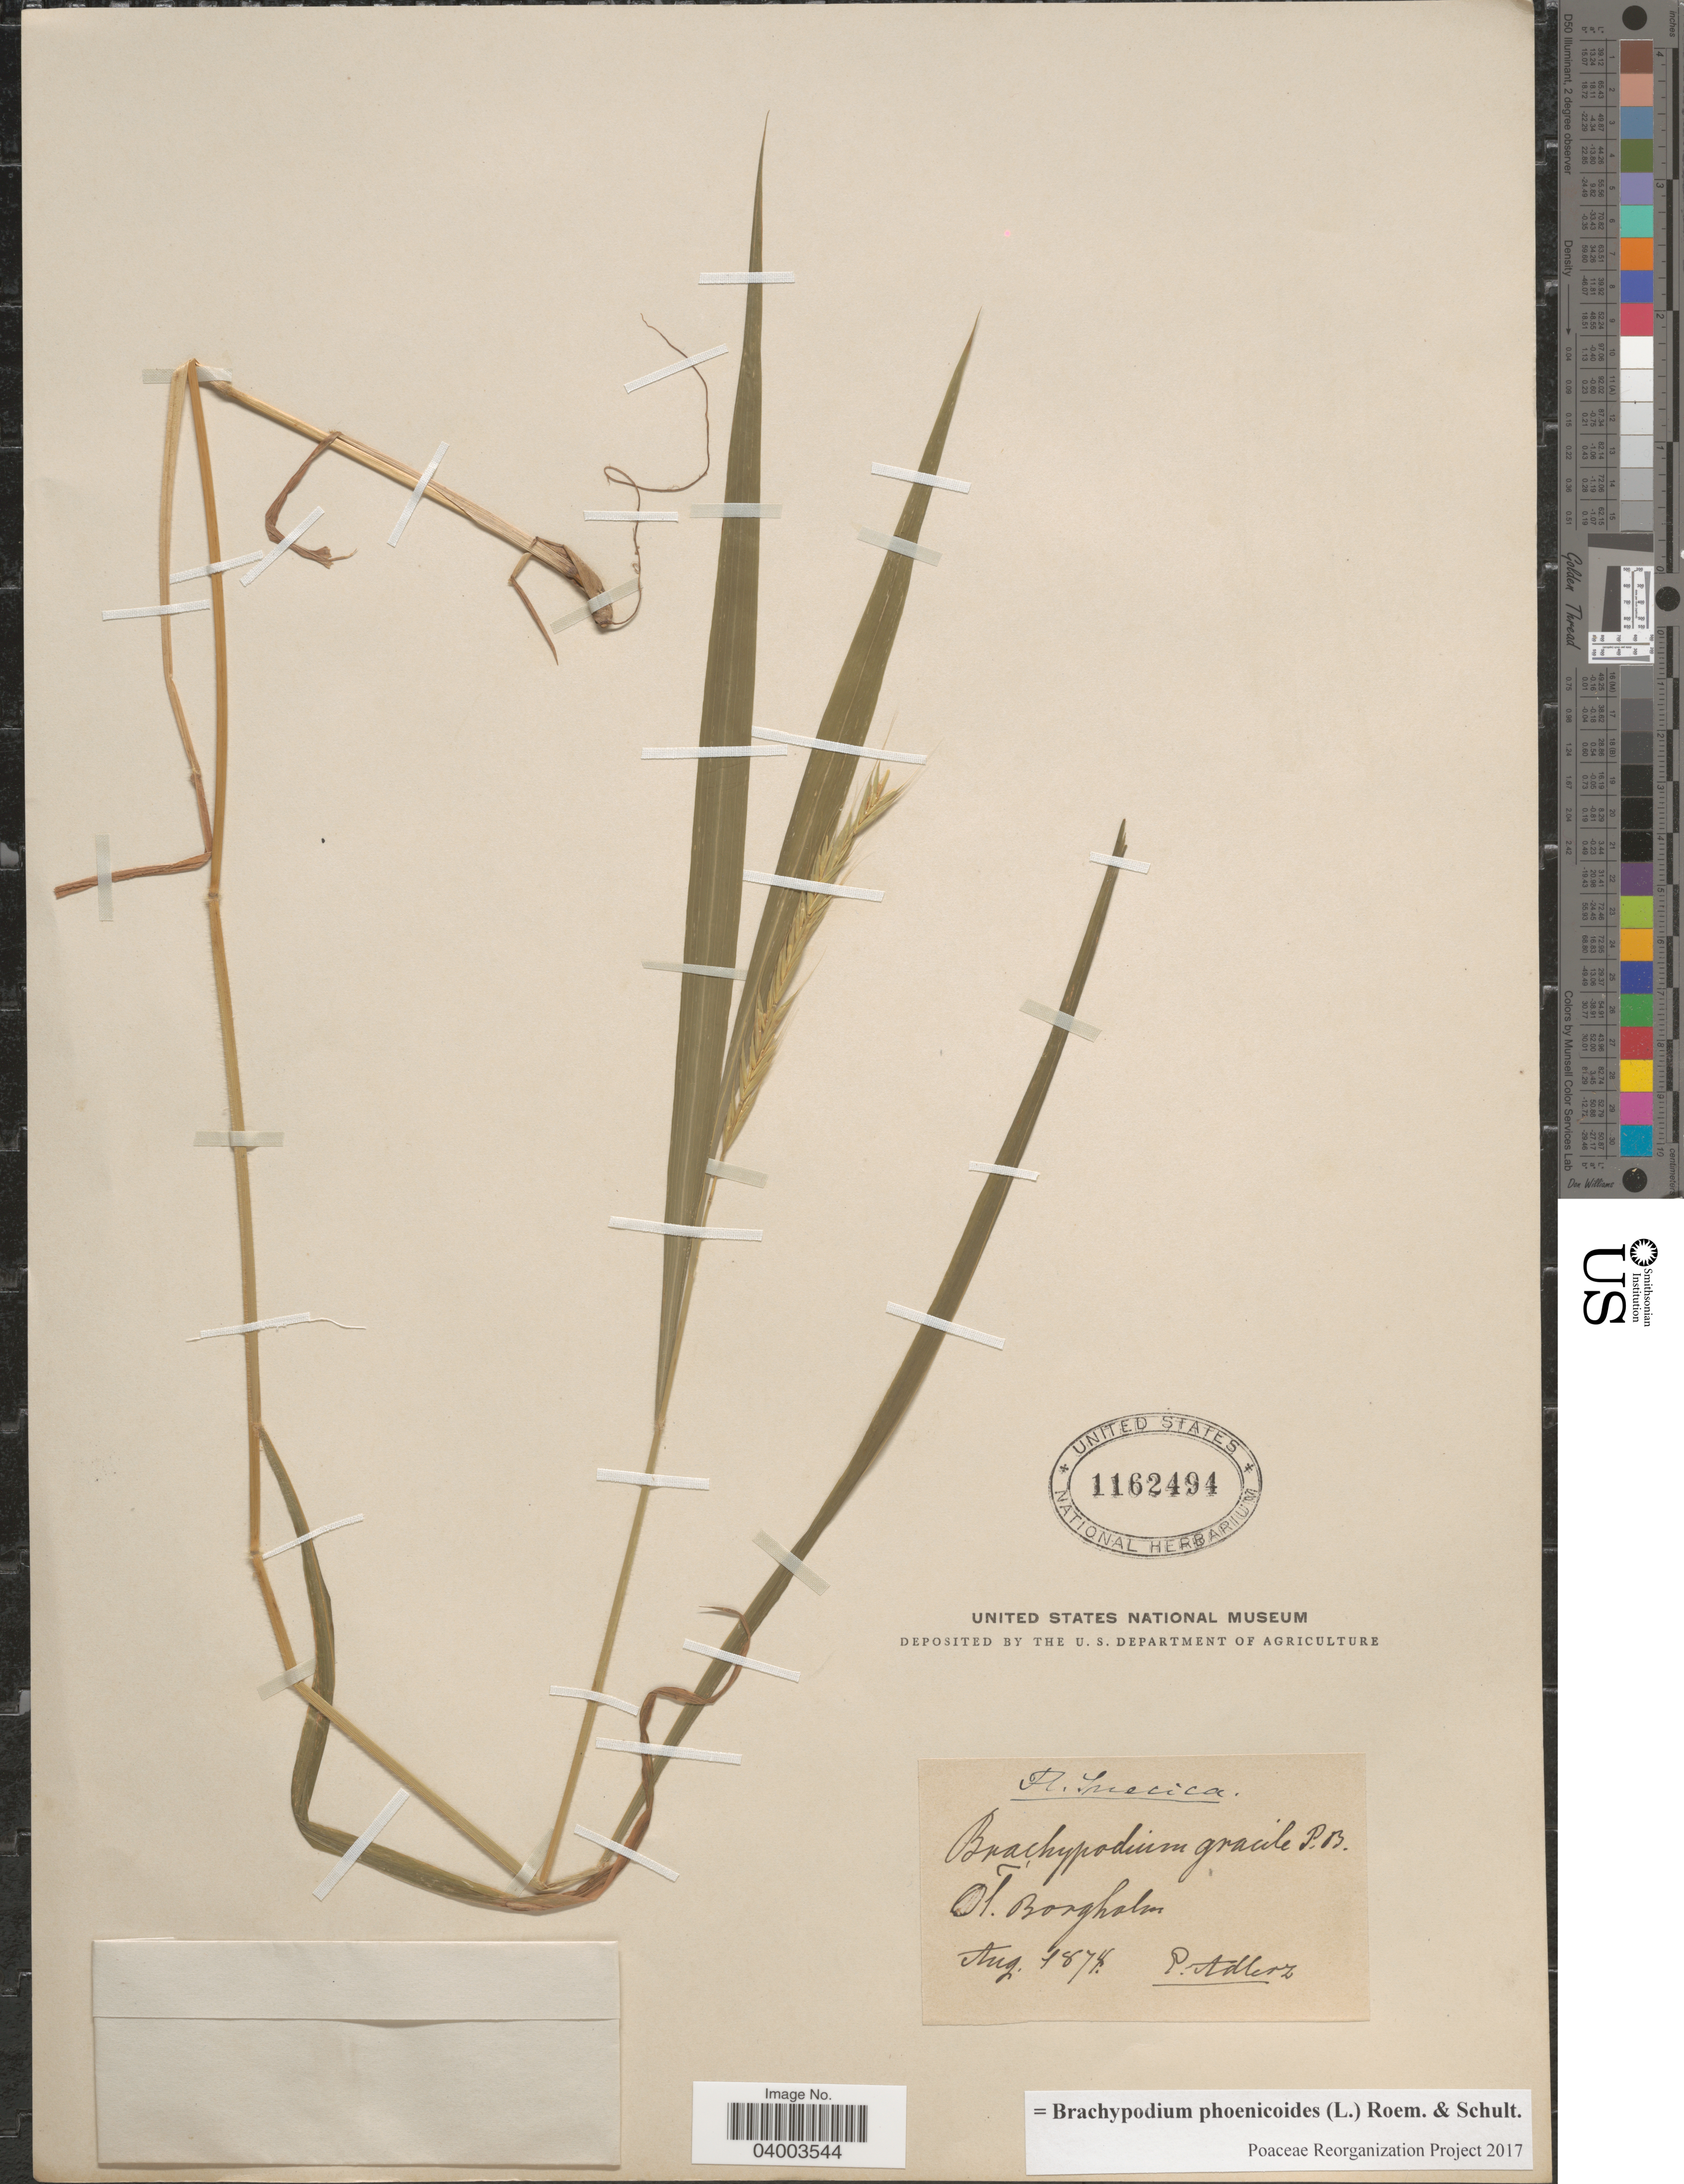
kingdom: Plantae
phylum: Tracheophyta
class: Liliopsida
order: Poales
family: Poaceae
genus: Brachypodium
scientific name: Brachypodium phoenicoides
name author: (L.) Roem. & Schult.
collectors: E. Adlerz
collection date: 1874-08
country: Sweden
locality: Suecica. OT. Borgholm.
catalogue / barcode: US 1162494